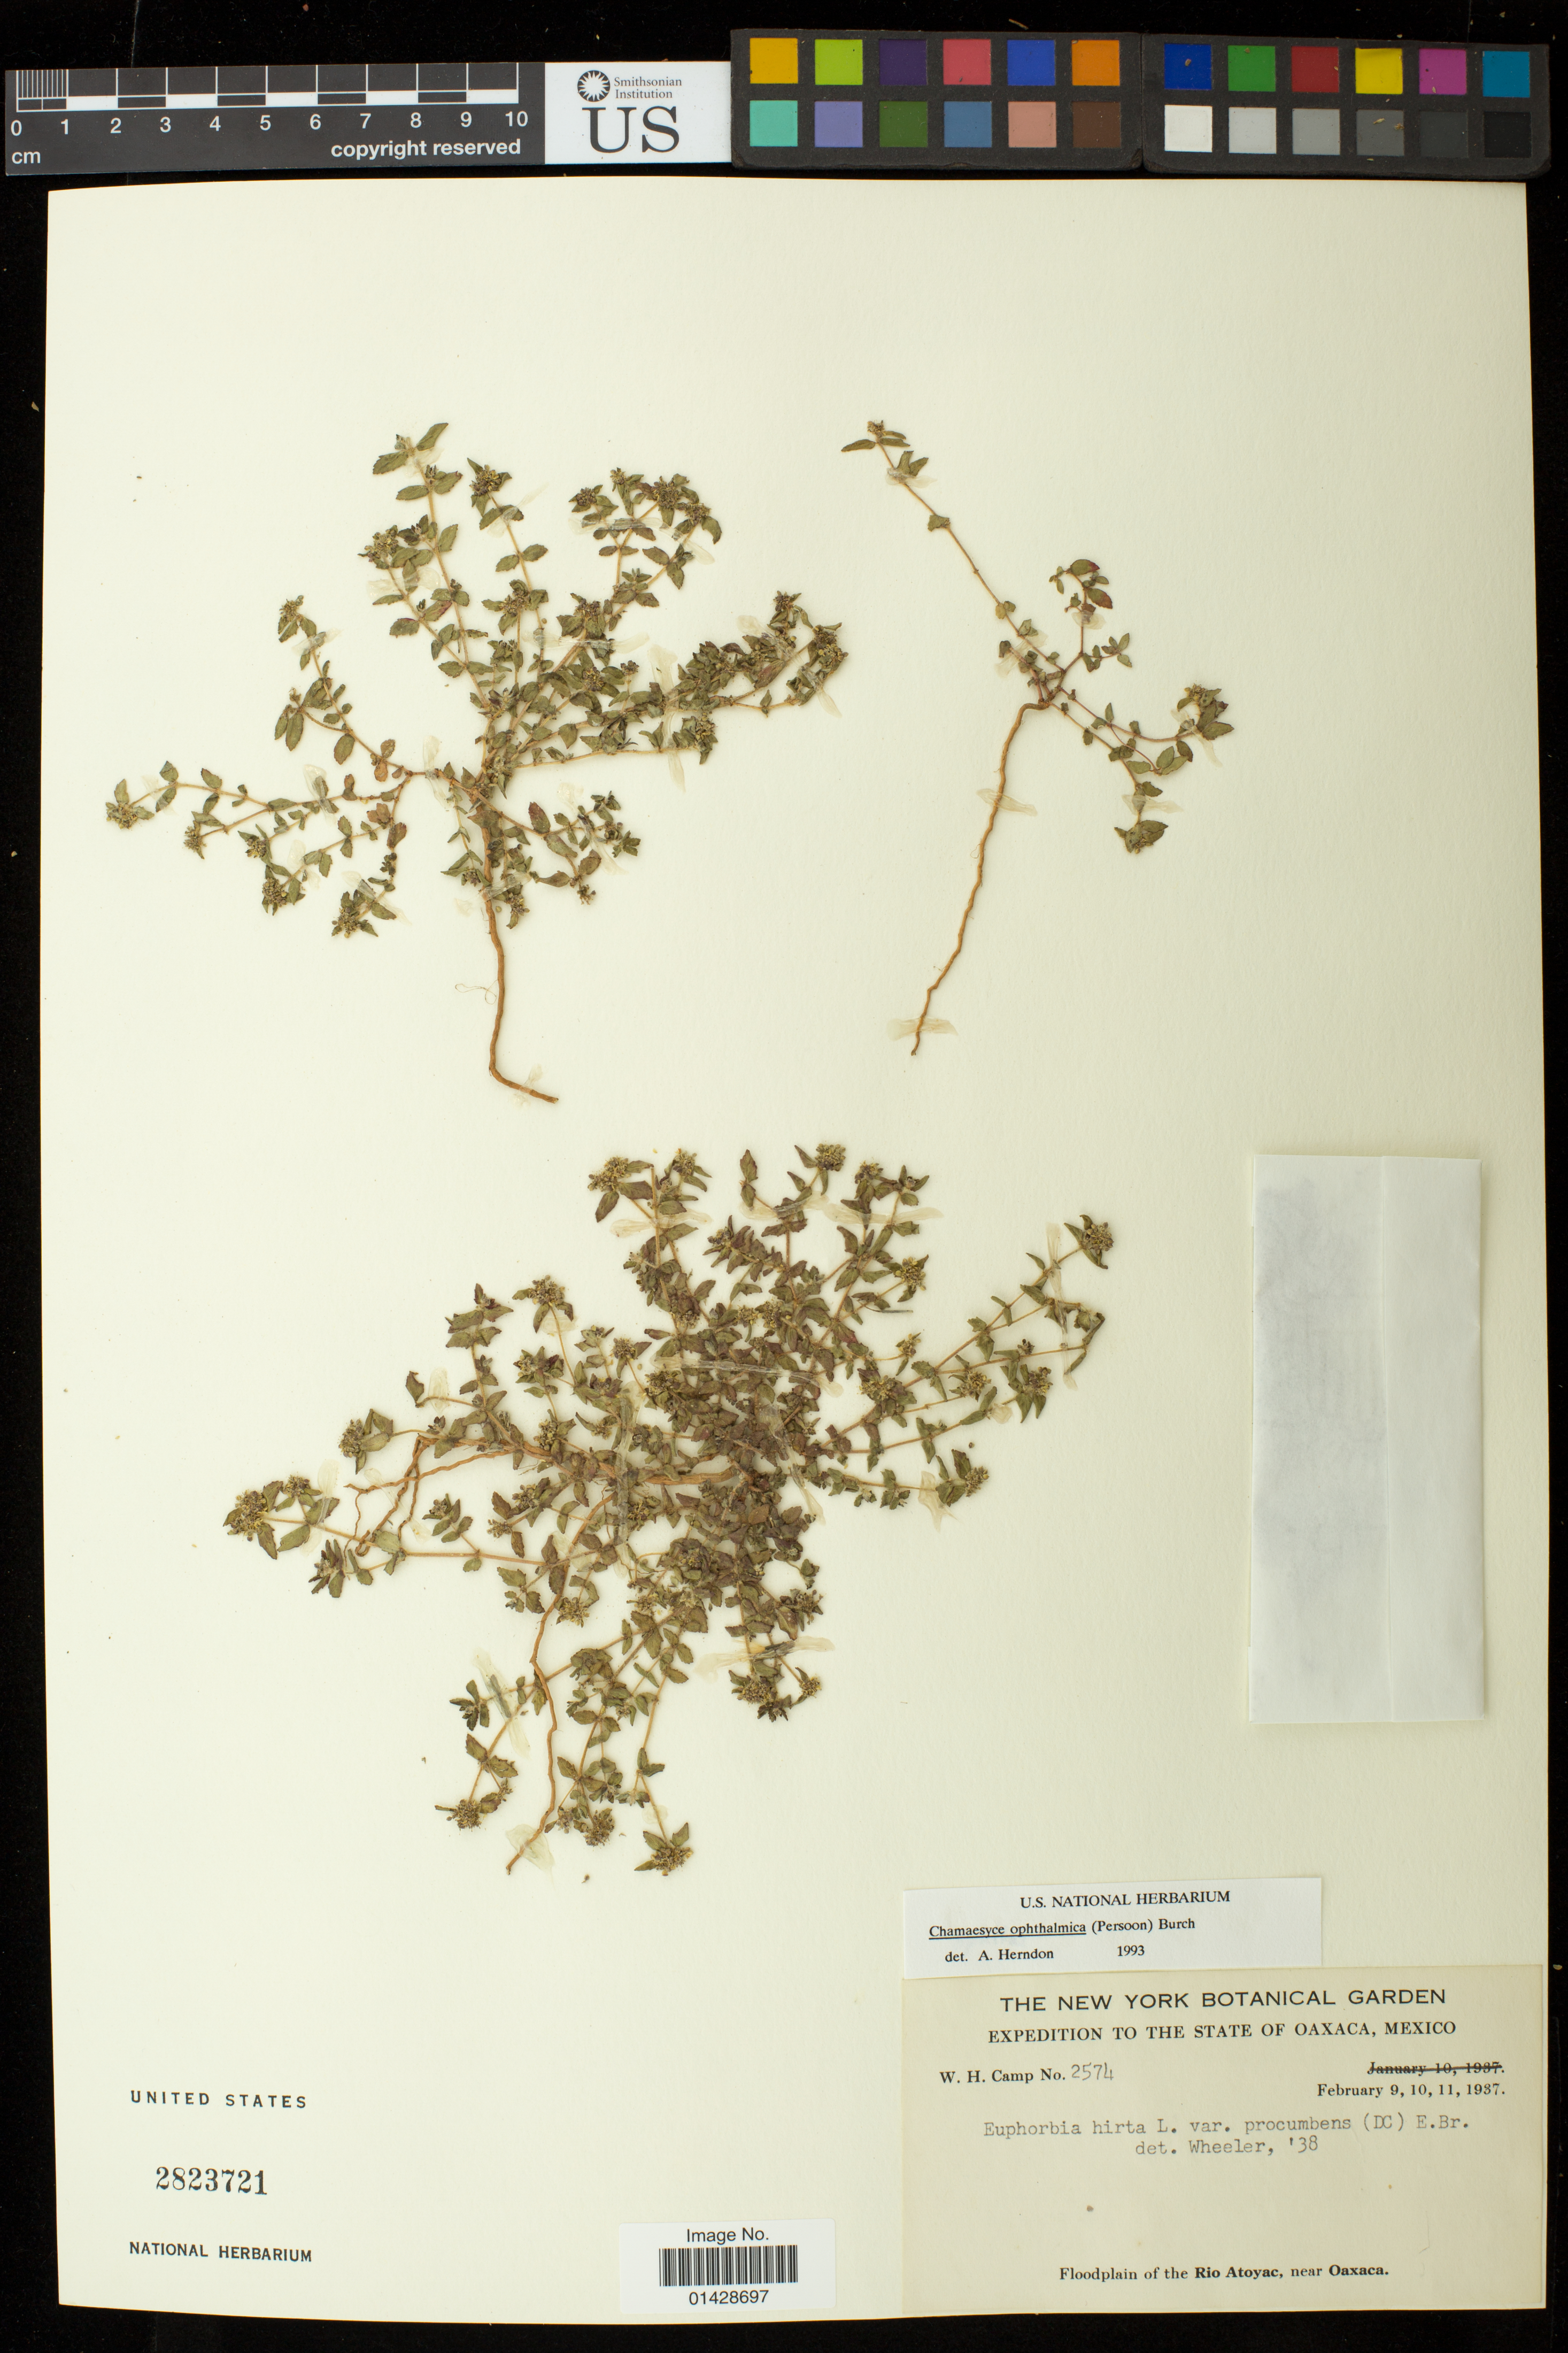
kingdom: Plantae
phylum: Tracheophyta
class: Magnoliopsida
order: Malpighiales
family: Euphorbiaceae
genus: Euphorbia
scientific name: Euphorbia ophthalmica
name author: Pers.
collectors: W. H. Camp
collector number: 2574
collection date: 1937-02-09/1937-02-11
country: Mexico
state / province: Oaxaca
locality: Floodplain of the Rio Atoyac, near Oaxaca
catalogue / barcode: US 2823721